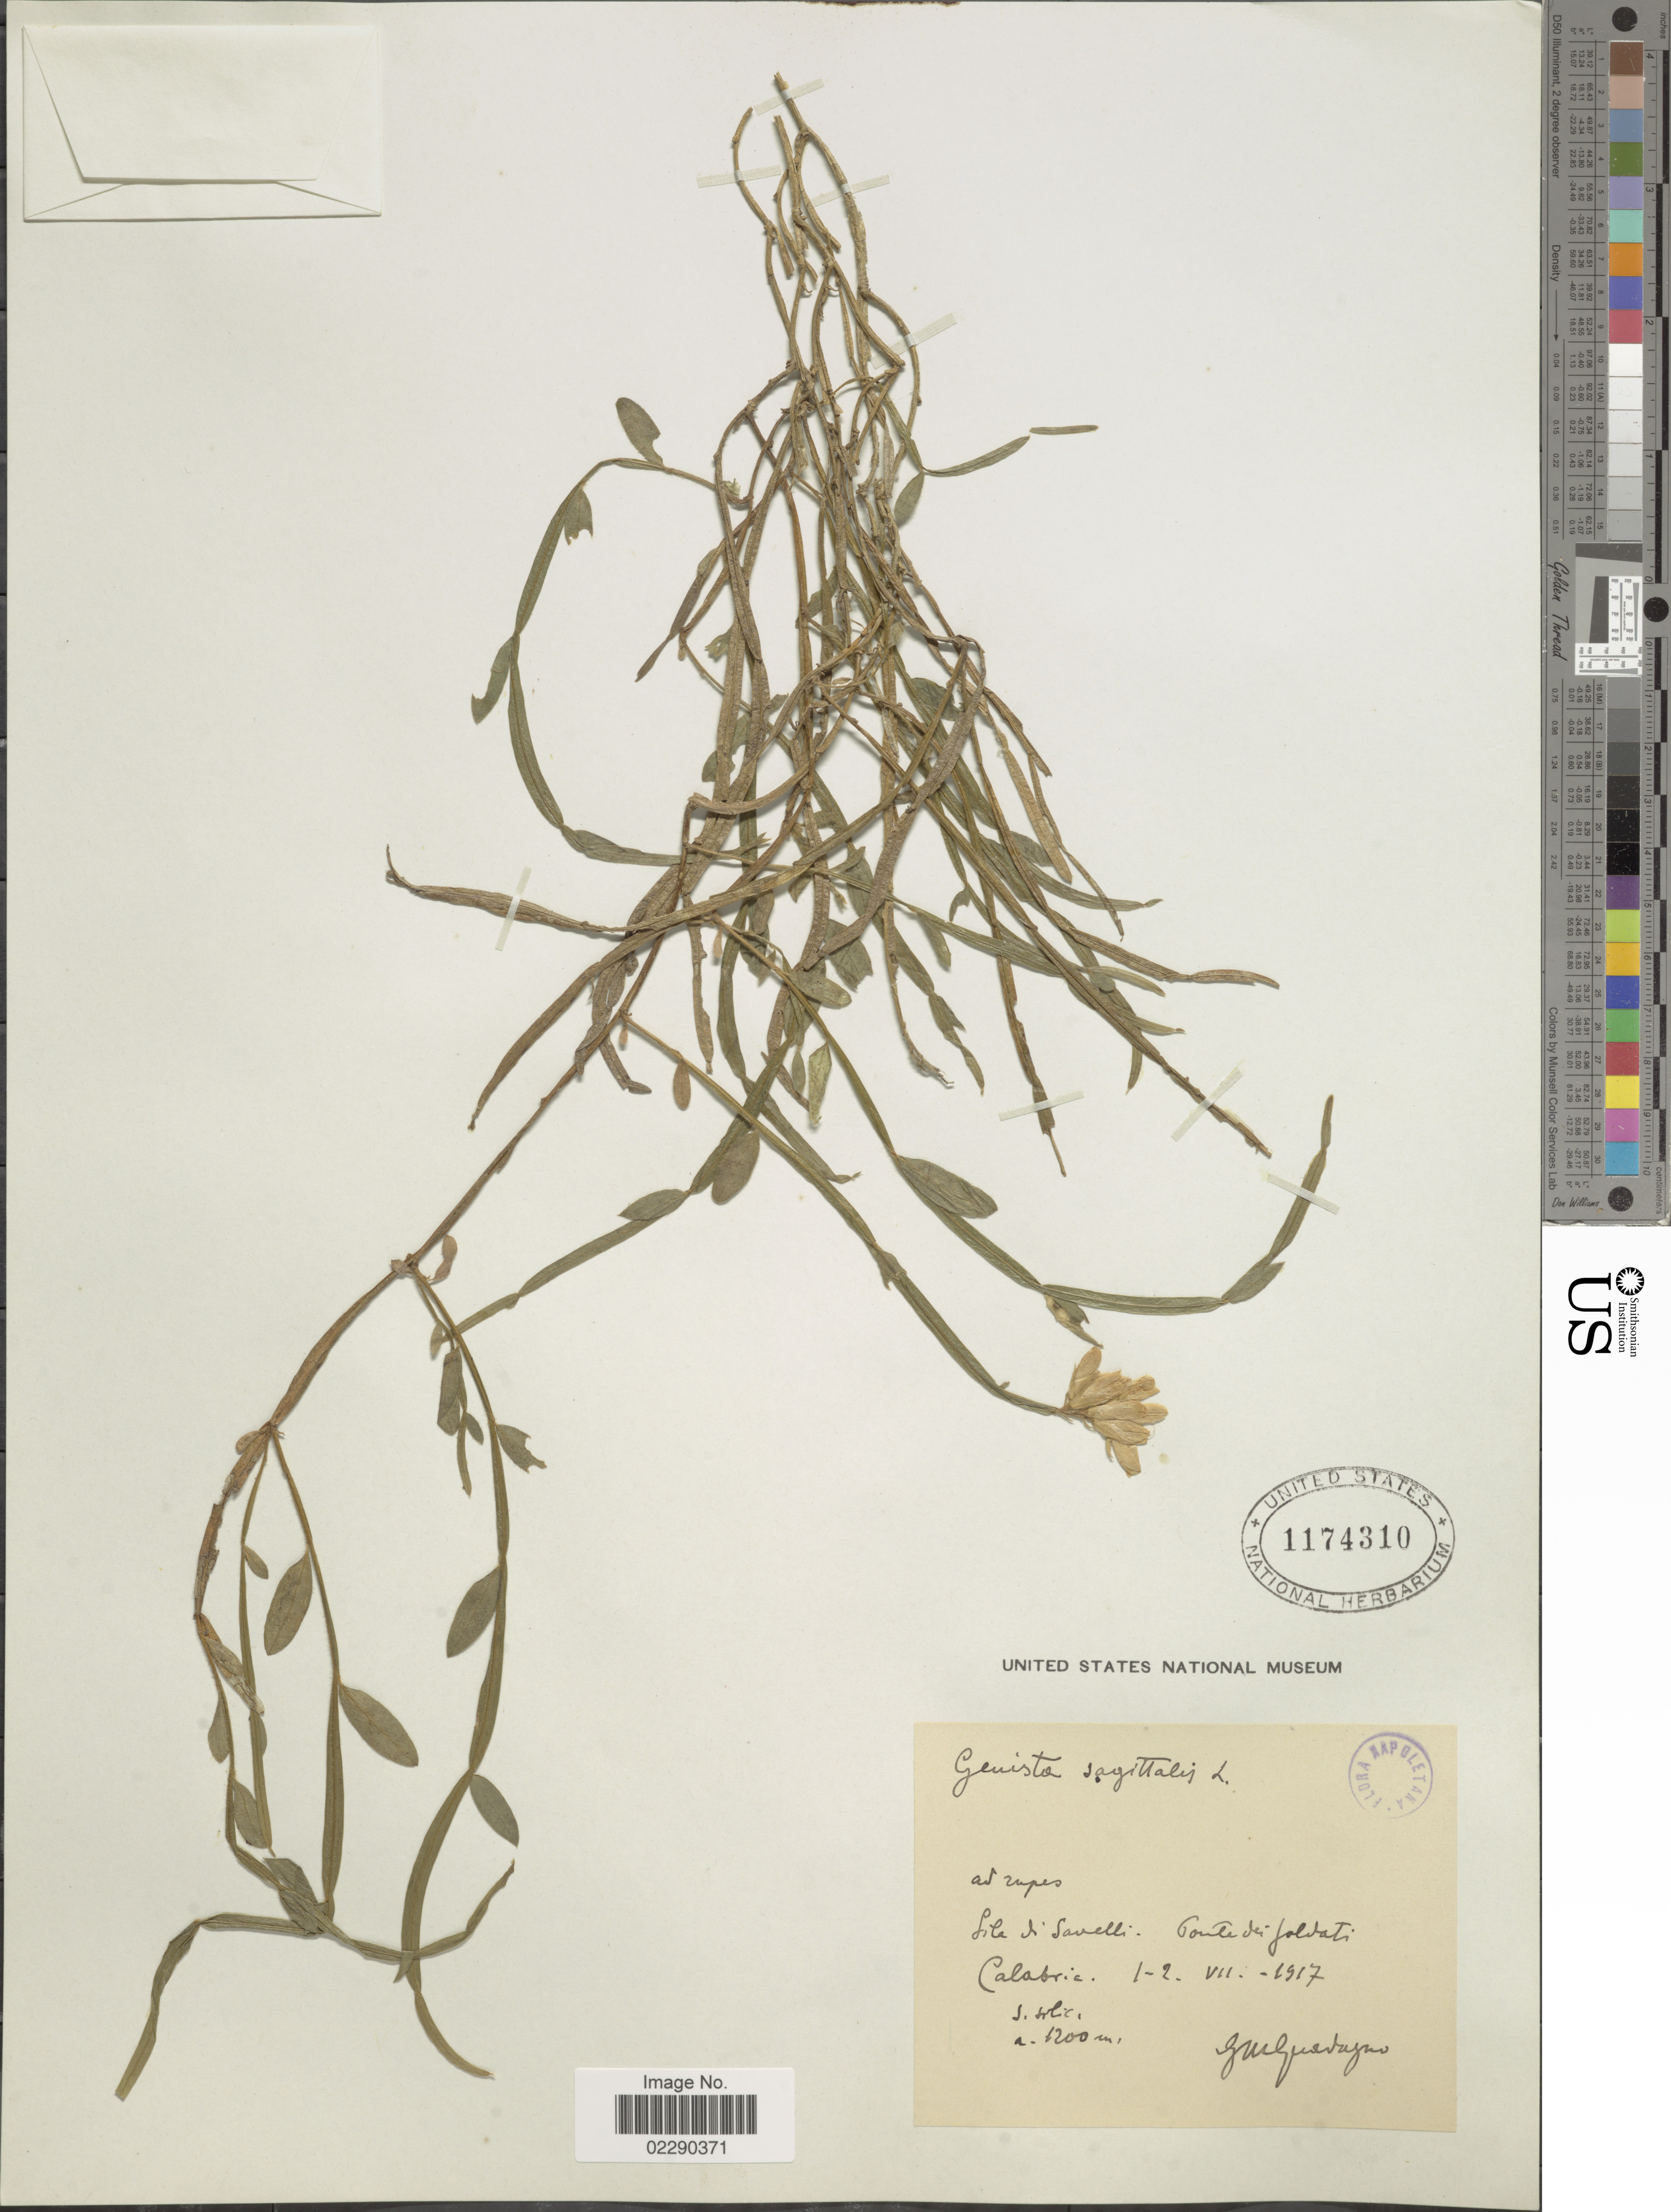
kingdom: Plantae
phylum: Tracheophyta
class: Magnoliopsida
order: Fabales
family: Fabaceae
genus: Genista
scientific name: Genista sagittalis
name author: L.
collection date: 1917-07-01/1917-07-02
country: Italy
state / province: Calabria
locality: Sila de Savelli, Ponta bei Joldati, Guelquadagne [interpreted]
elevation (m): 1200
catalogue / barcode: US 1174310